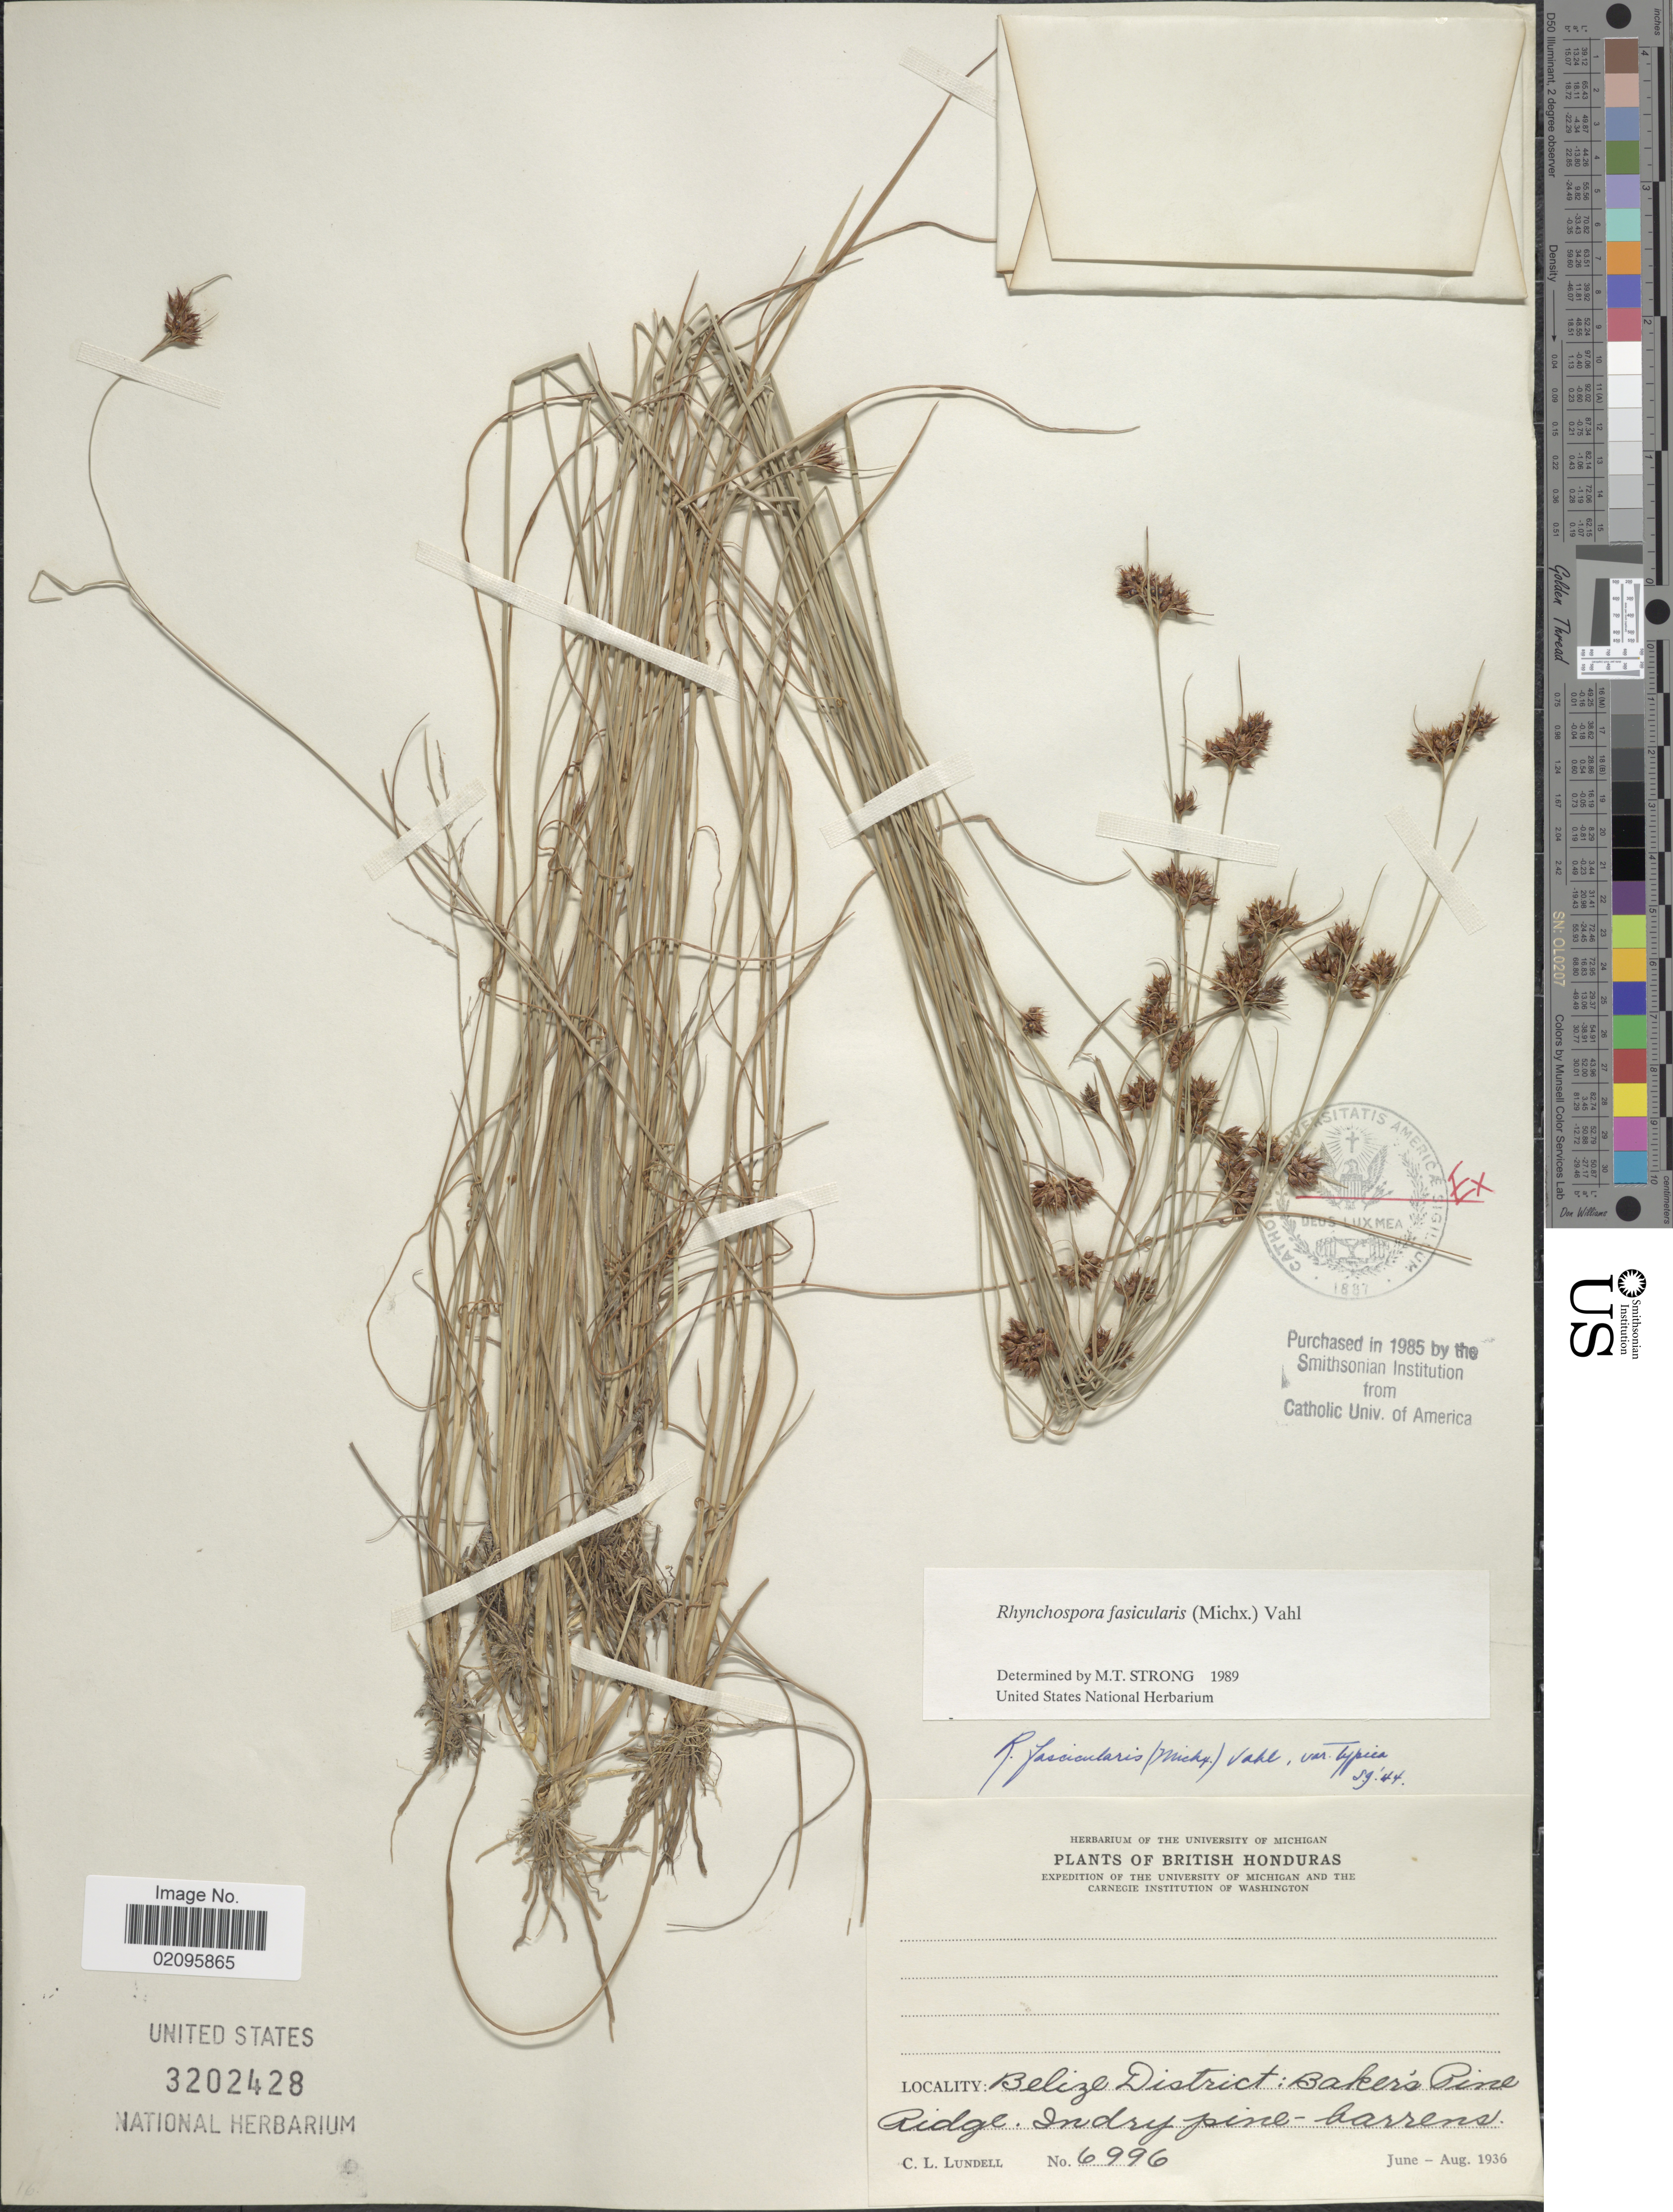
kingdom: Plantae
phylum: Tracheophyta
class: Liliopsida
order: Poales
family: Cyperaceae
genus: Rhynchospora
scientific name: Rhynchospora fascicularis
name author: (Michx.) Vahl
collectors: C. L. Lundell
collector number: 6996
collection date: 1936-06/1936-08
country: Belize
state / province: Belize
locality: British Honduras, Baker's Pine Ridge, in dry pine-barrens.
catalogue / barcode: US 3202428